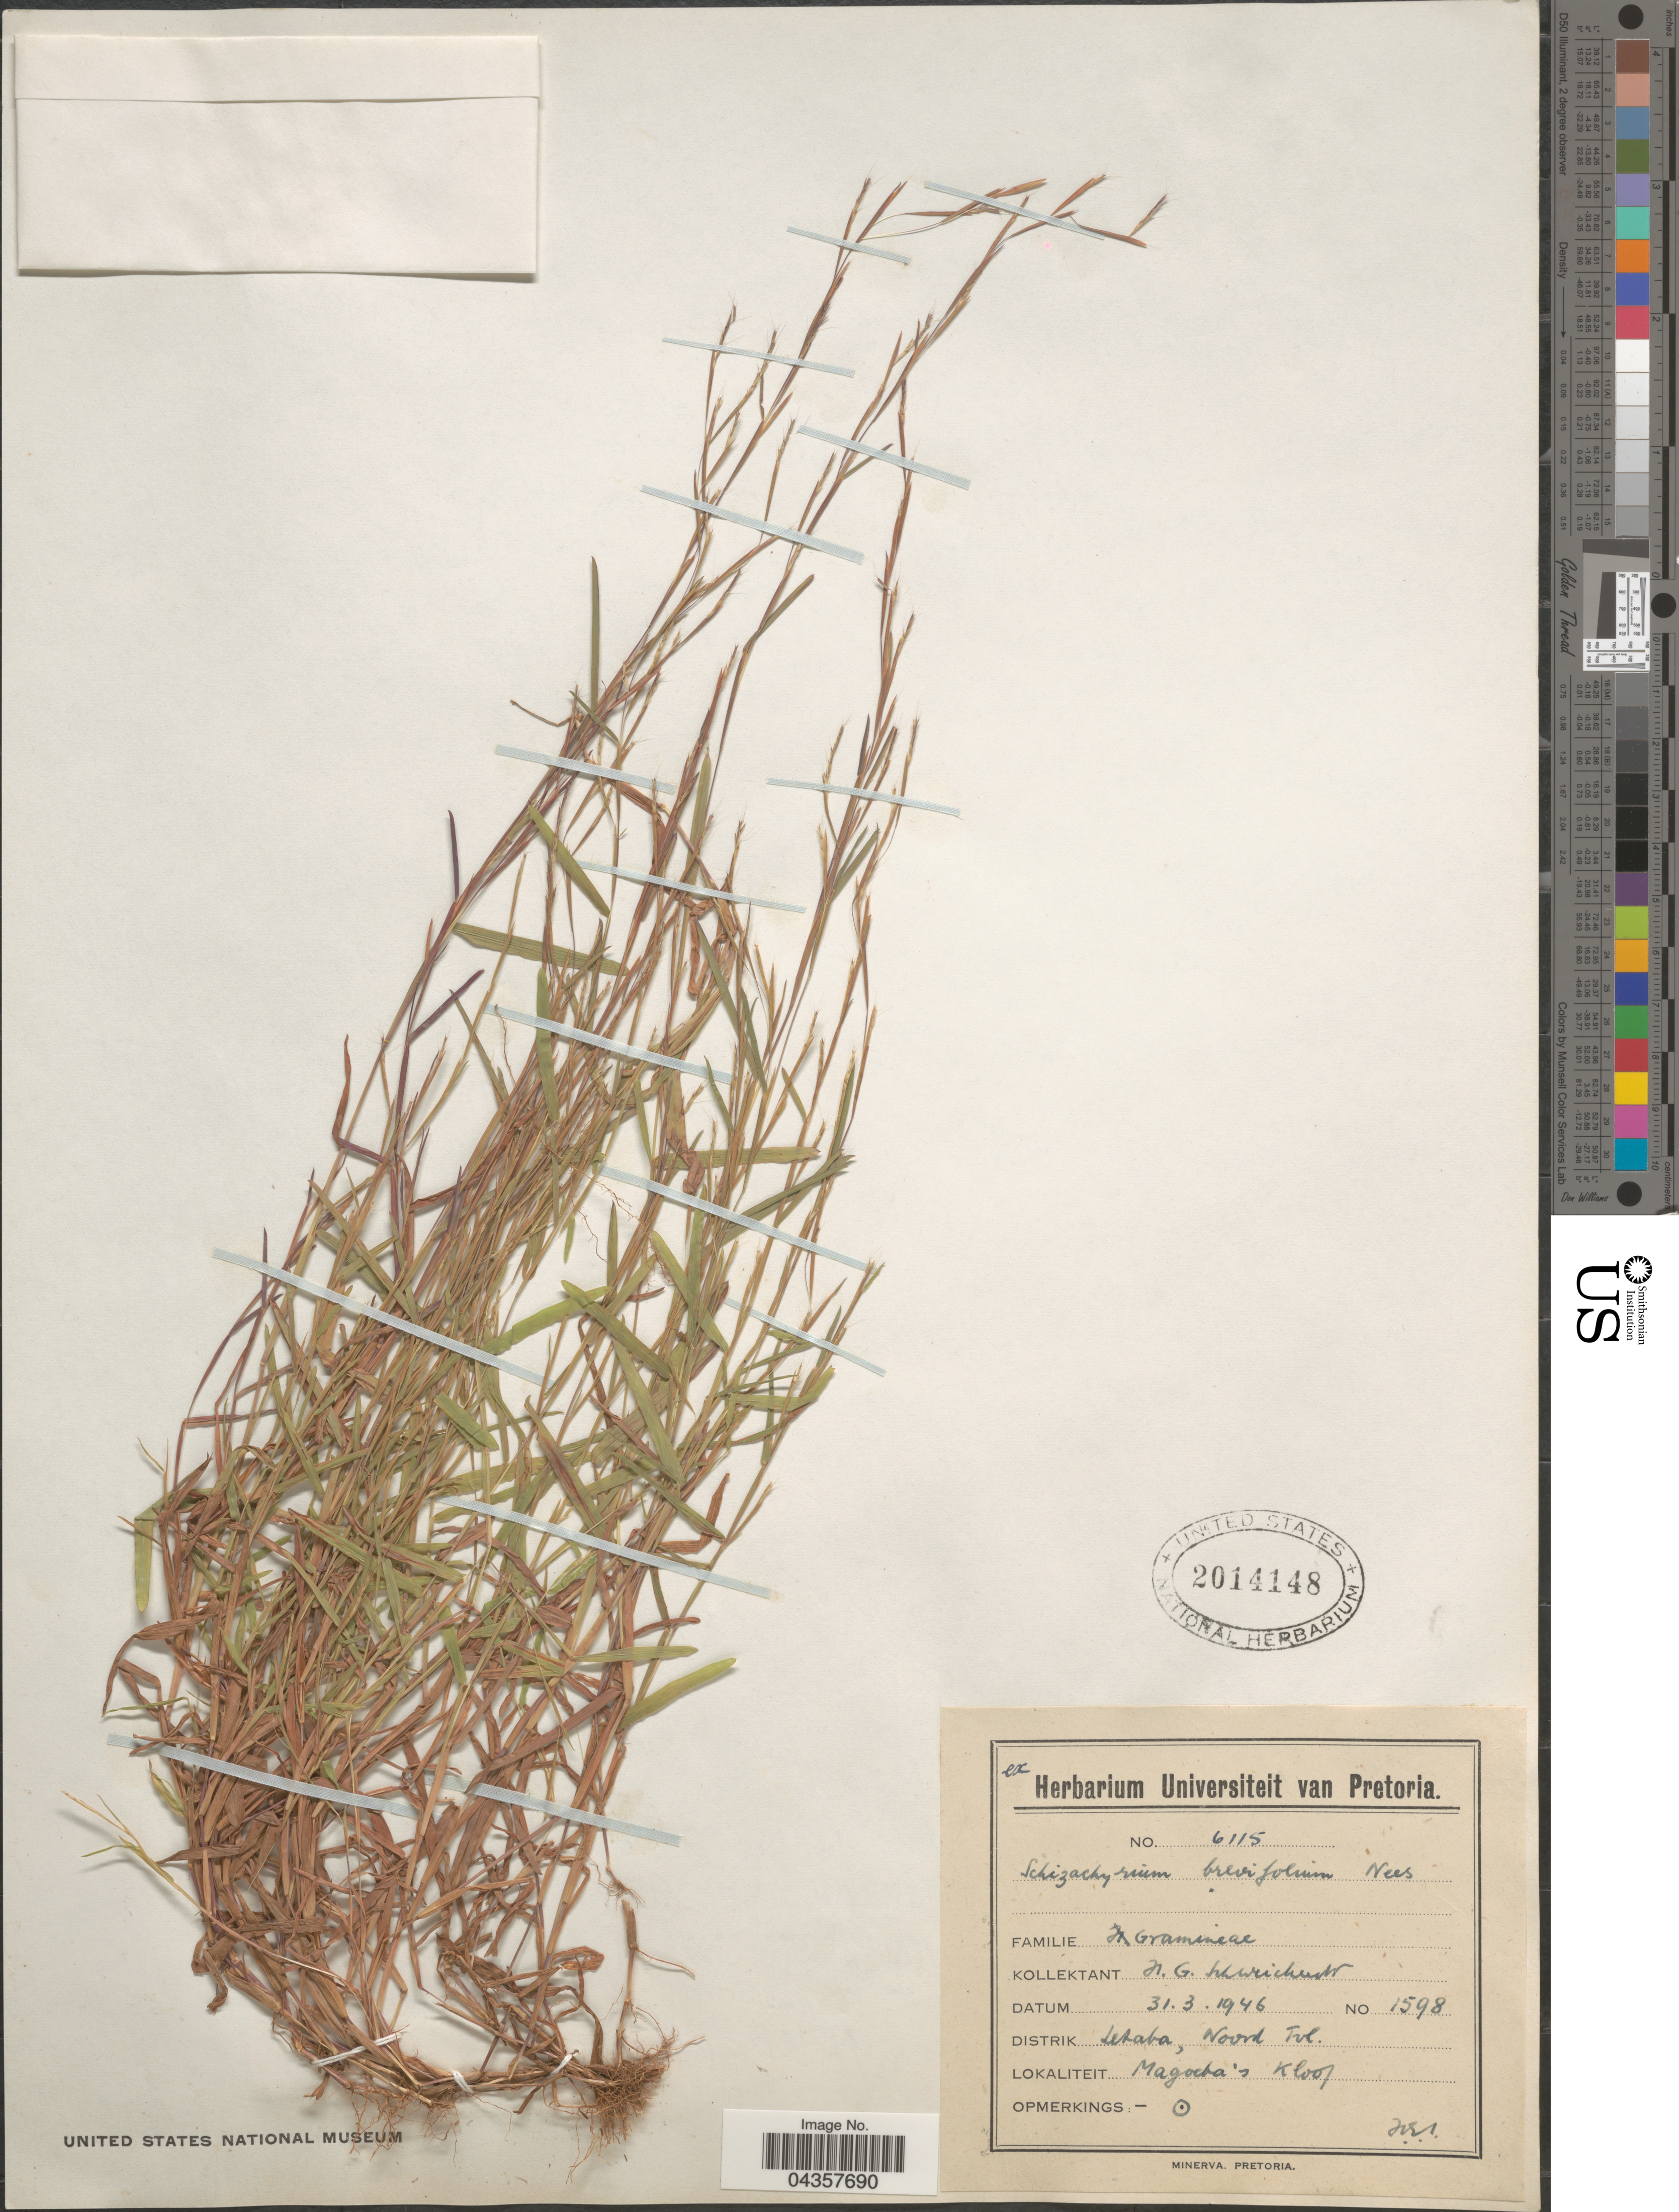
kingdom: Plantae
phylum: Tracheophyta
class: Liliopsida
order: Poales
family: Poaceae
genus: Schizachyrium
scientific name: Schizachyrium brevifolium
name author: (Sw.) Nees ex Büse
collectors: H. Schweickerdt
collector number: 1598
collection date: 1946-03-31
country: South Africa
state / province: Limpopo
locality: Letaba, Noord Tvl.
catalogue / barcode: US 2014148